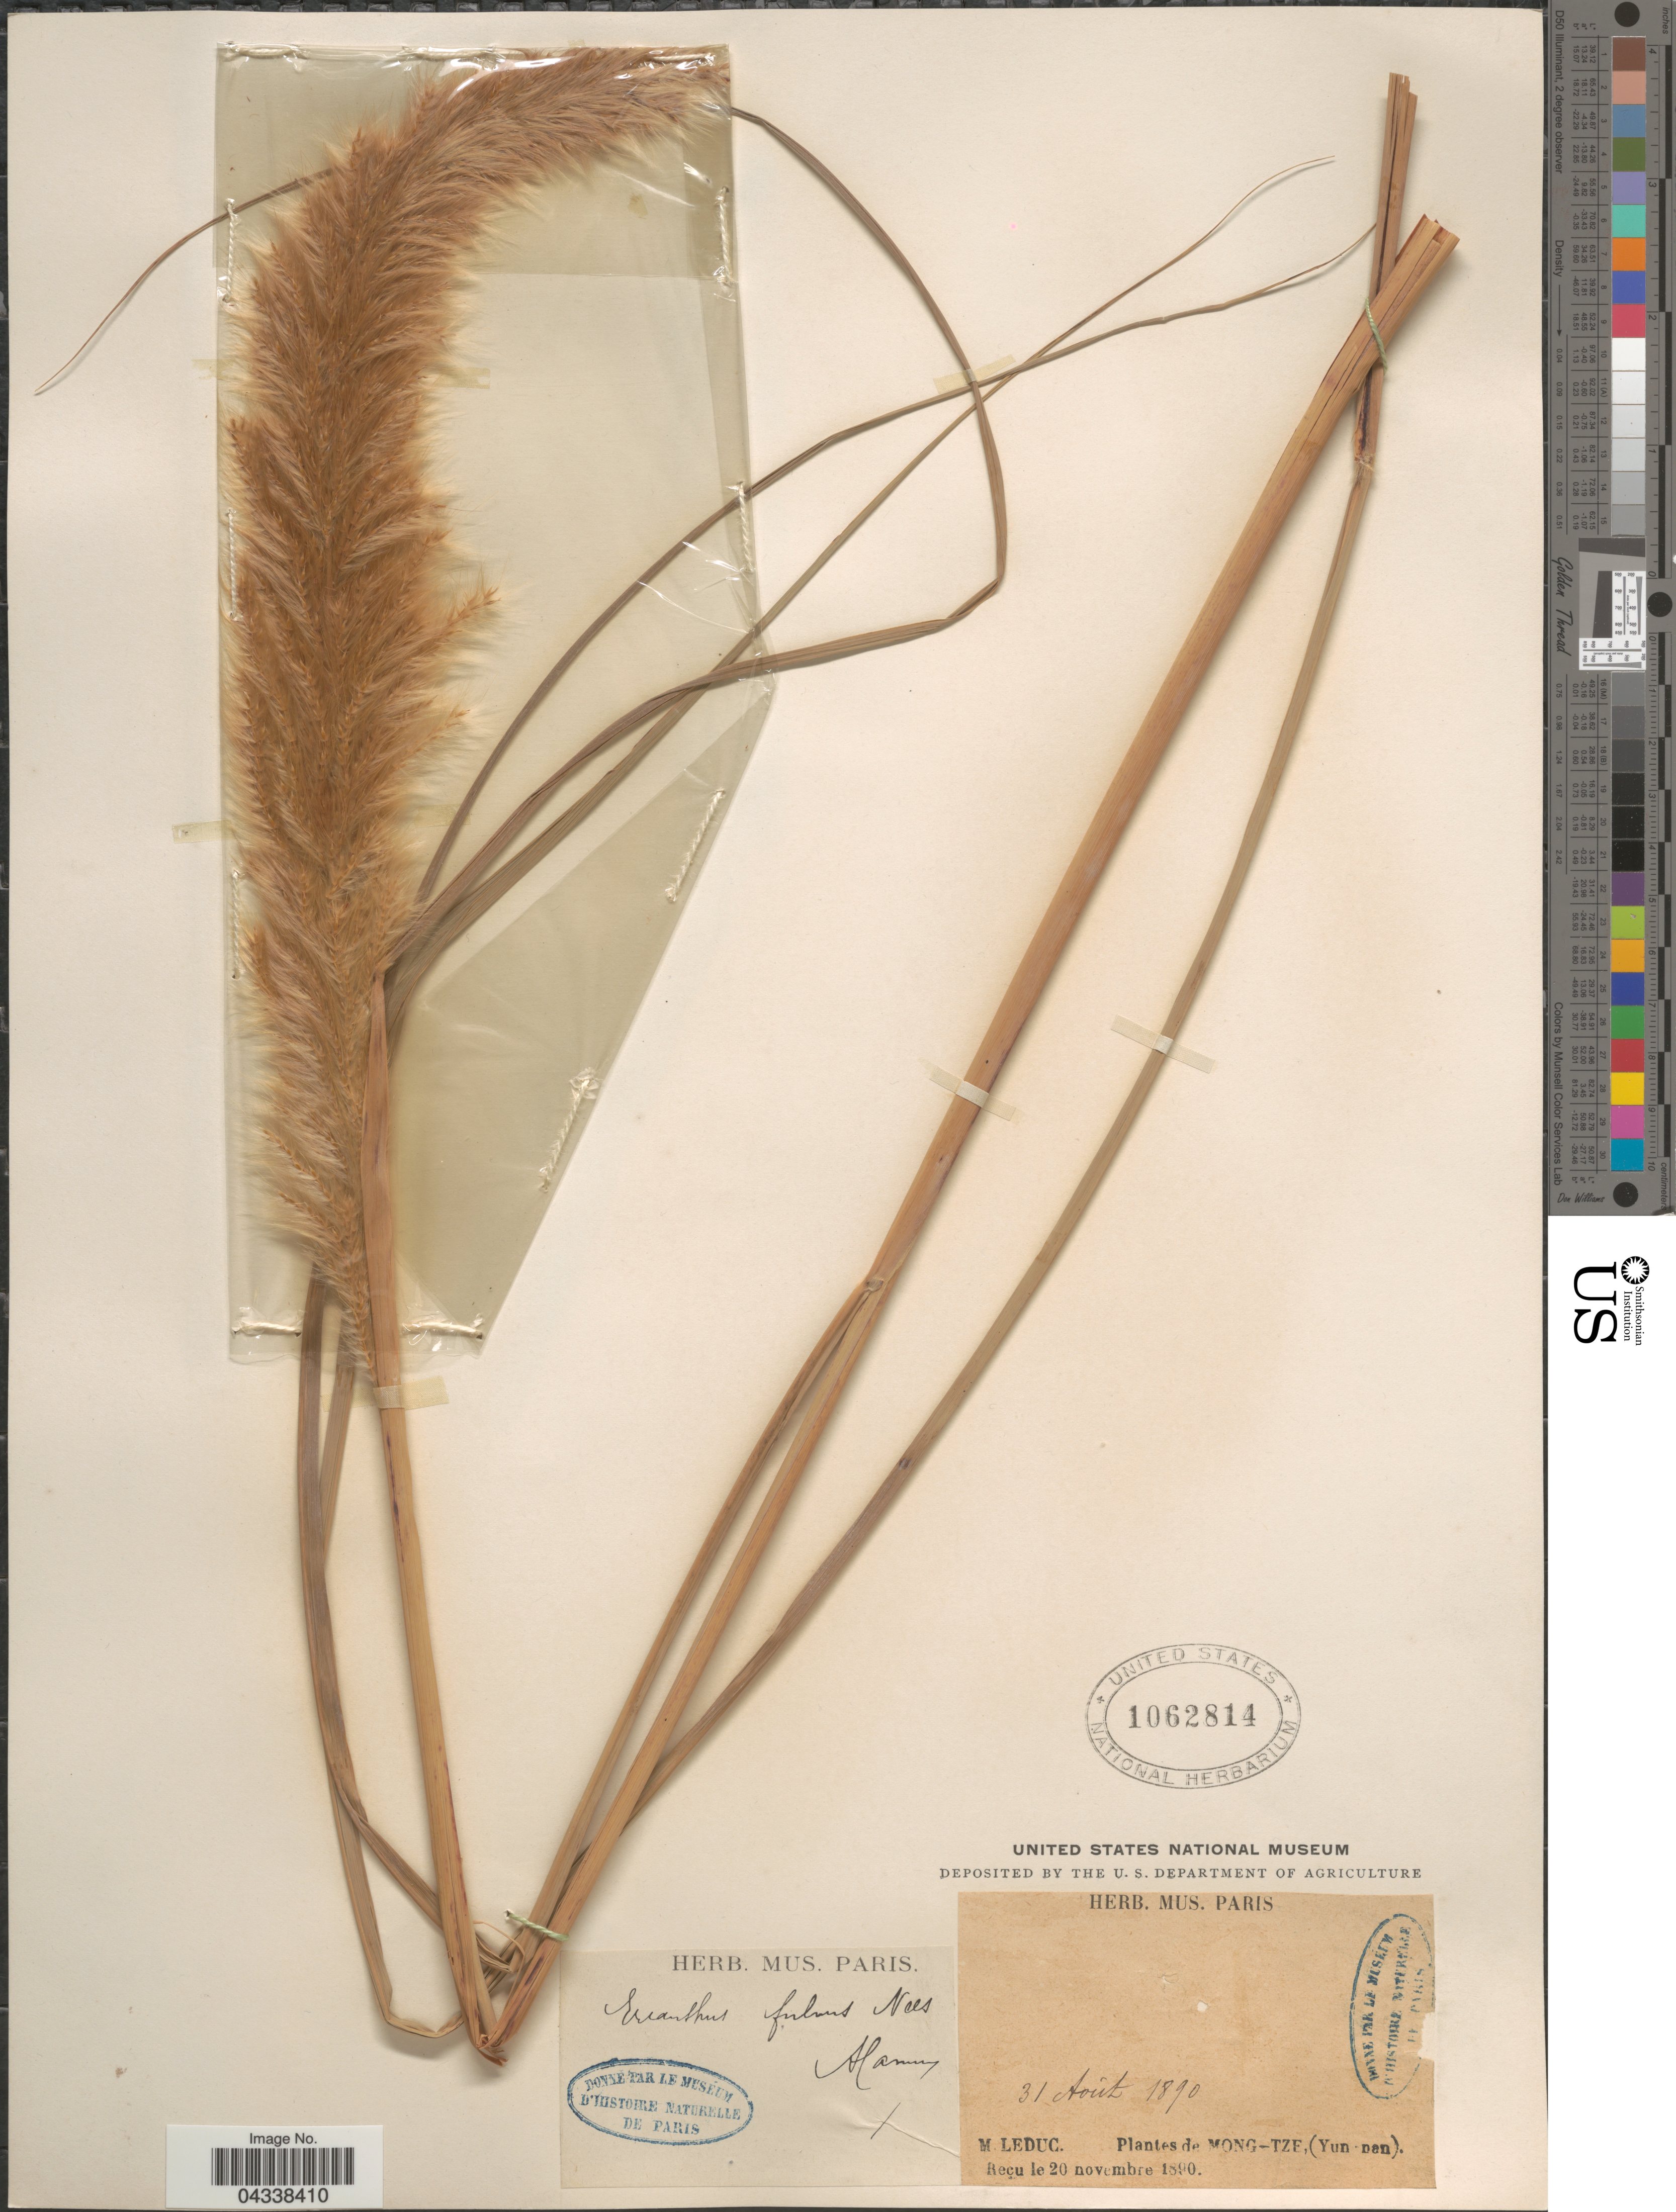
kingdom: Plantae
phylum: Tracheophyta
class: Liliopsida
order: Poales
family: Poaceae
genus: Saccharum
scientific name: Saccharum rufipilum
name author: Steud.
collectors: M. Leduc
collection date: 1890-08-31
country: China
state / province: Yunnan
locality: Mong-Tze, (Yun-nan).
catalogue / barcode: US 1062814